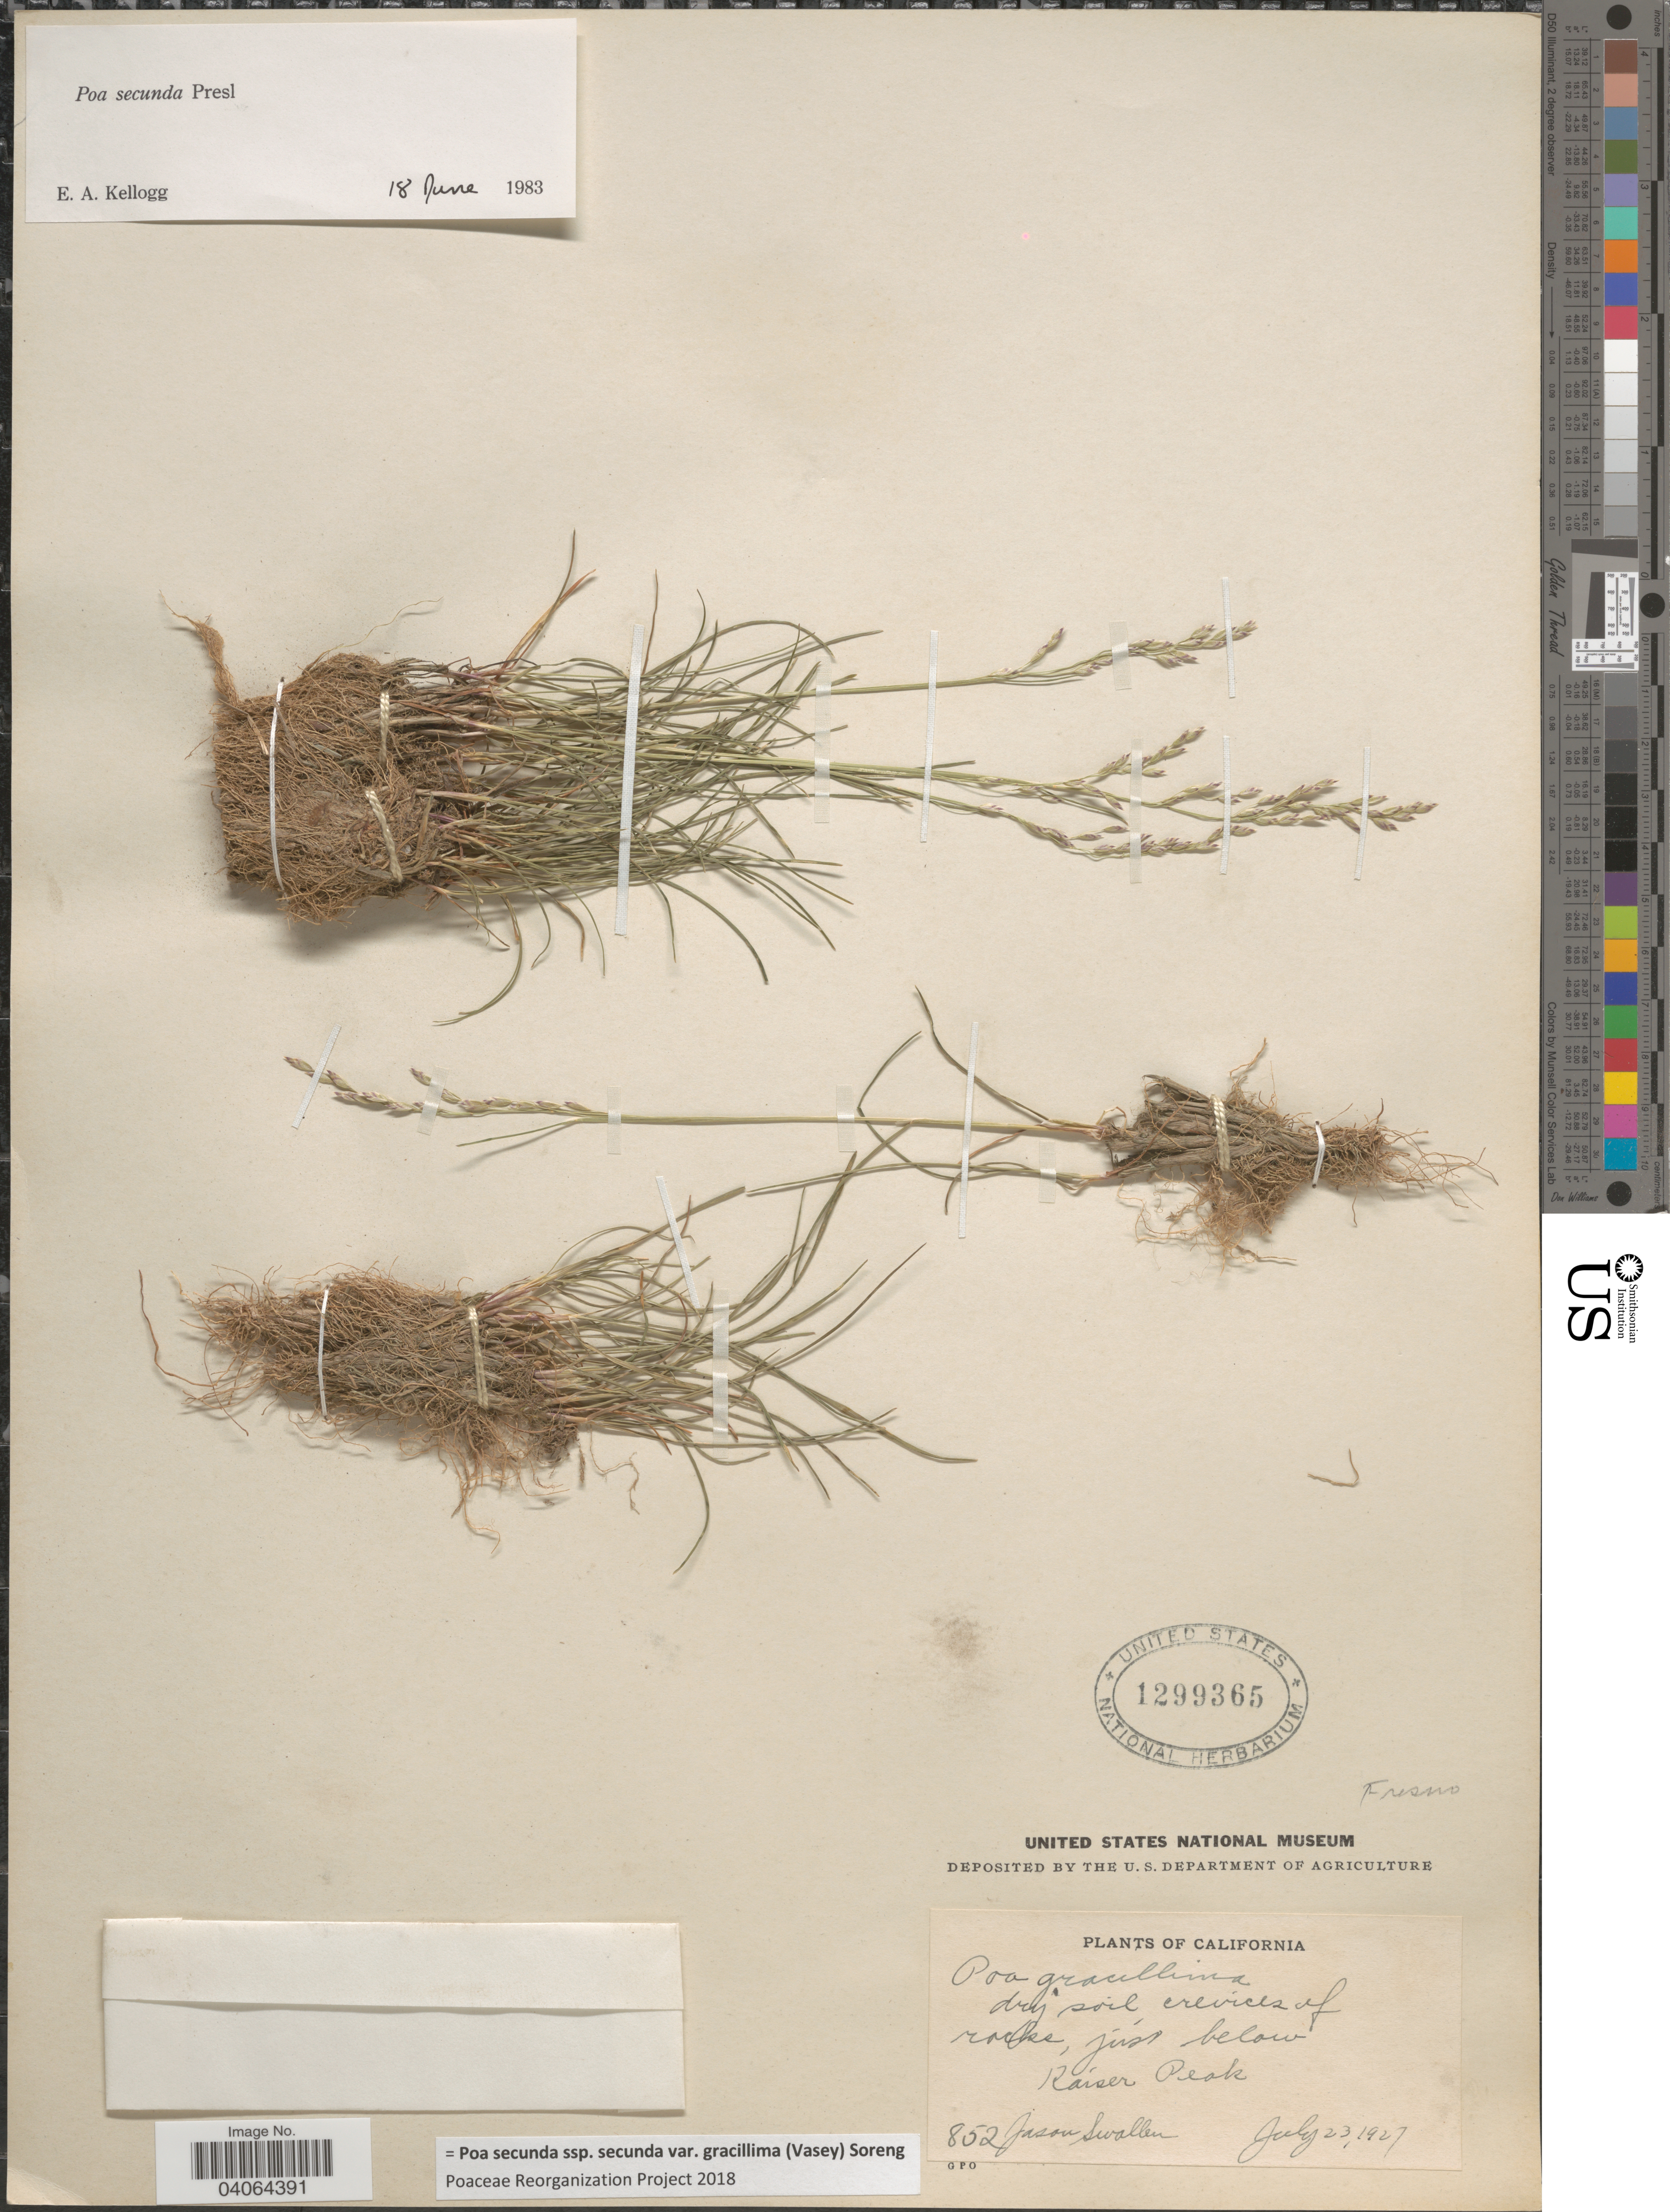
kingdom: Plantae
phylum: Tracheophyta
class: Liliopsida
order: Poales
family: Poaceae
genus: Poa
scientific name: Poa secunda subsp. secunda var. gracillima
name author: (Vasey) Soreng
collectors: J. R. Swallen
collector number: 852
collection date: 1927-07-23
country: United States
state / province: California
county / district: Fresno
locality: Dry soil, crevices of rocks, just below Kaiser Peak. Fresno.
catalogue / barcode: US 1299365